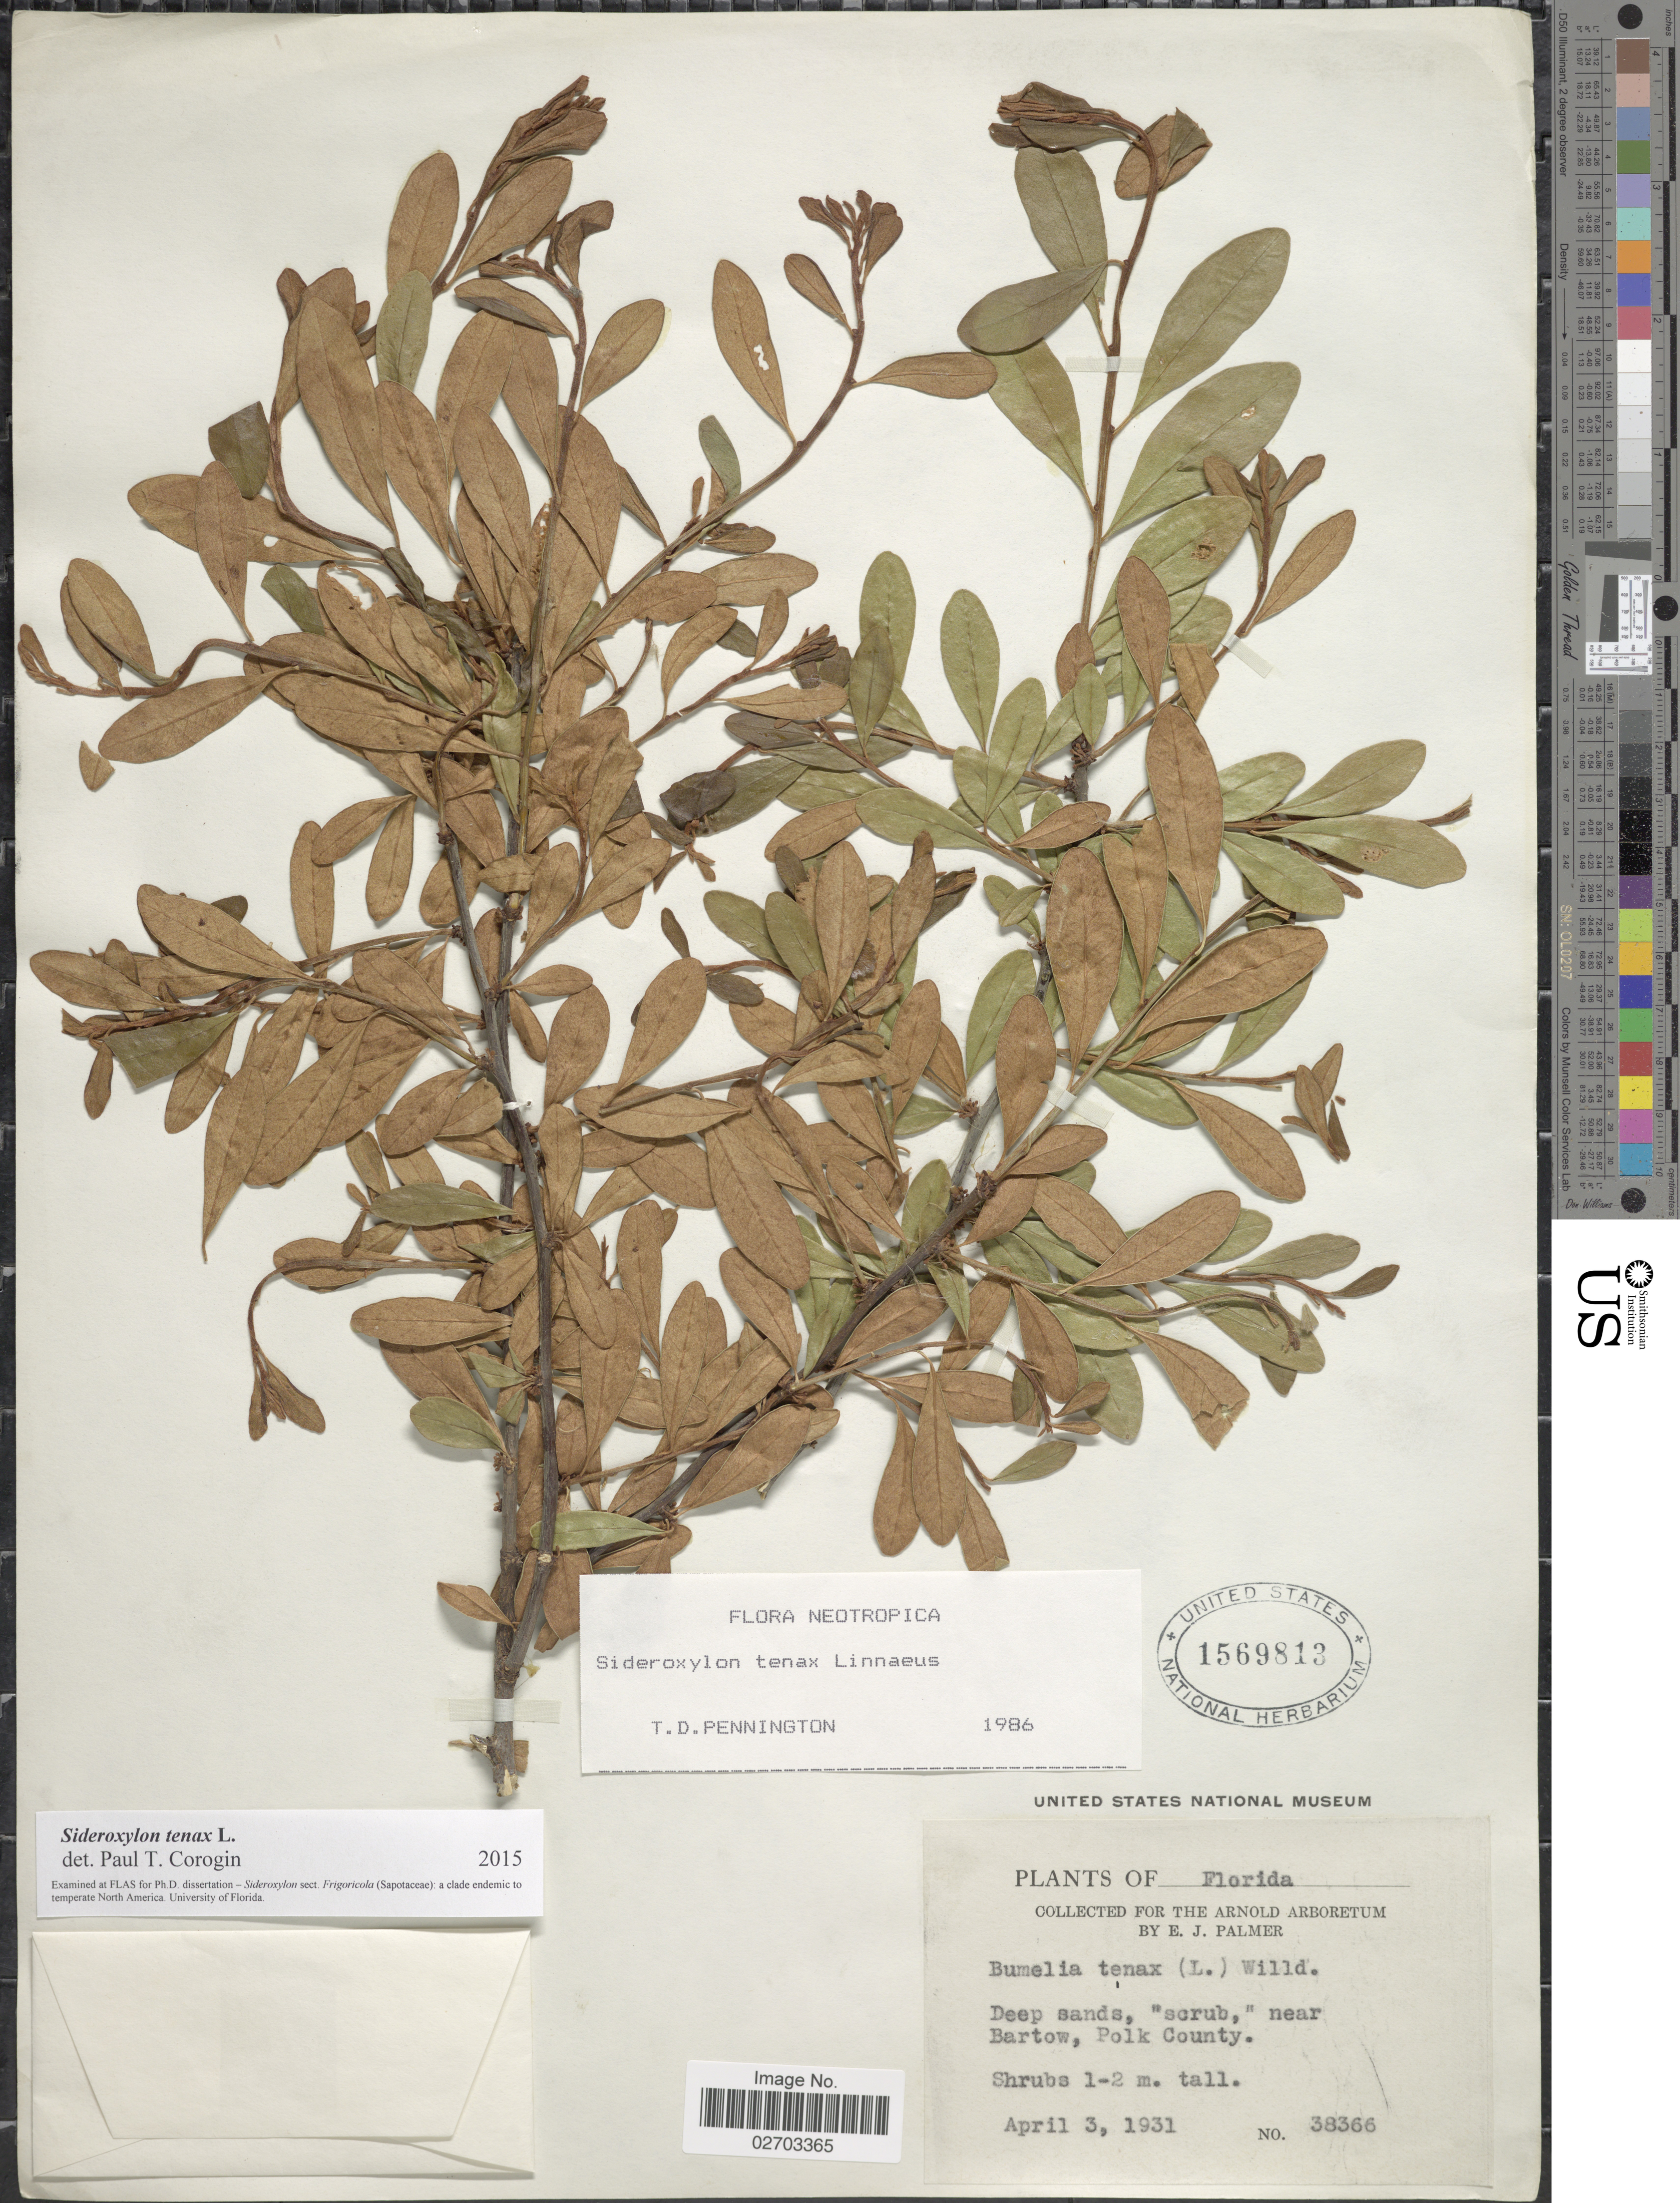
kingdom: Plantae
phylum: Tracheophyta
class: Magnoliopsida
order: Ericales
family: Sapotaceae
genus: Sideroxylon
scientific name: Sideroxylon tenax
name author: L.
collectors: E. J. Palmer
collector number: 38366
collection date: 1931-04-03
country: United States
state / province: Florida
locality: Near Bartow, Polk County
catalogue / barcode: US 1569813